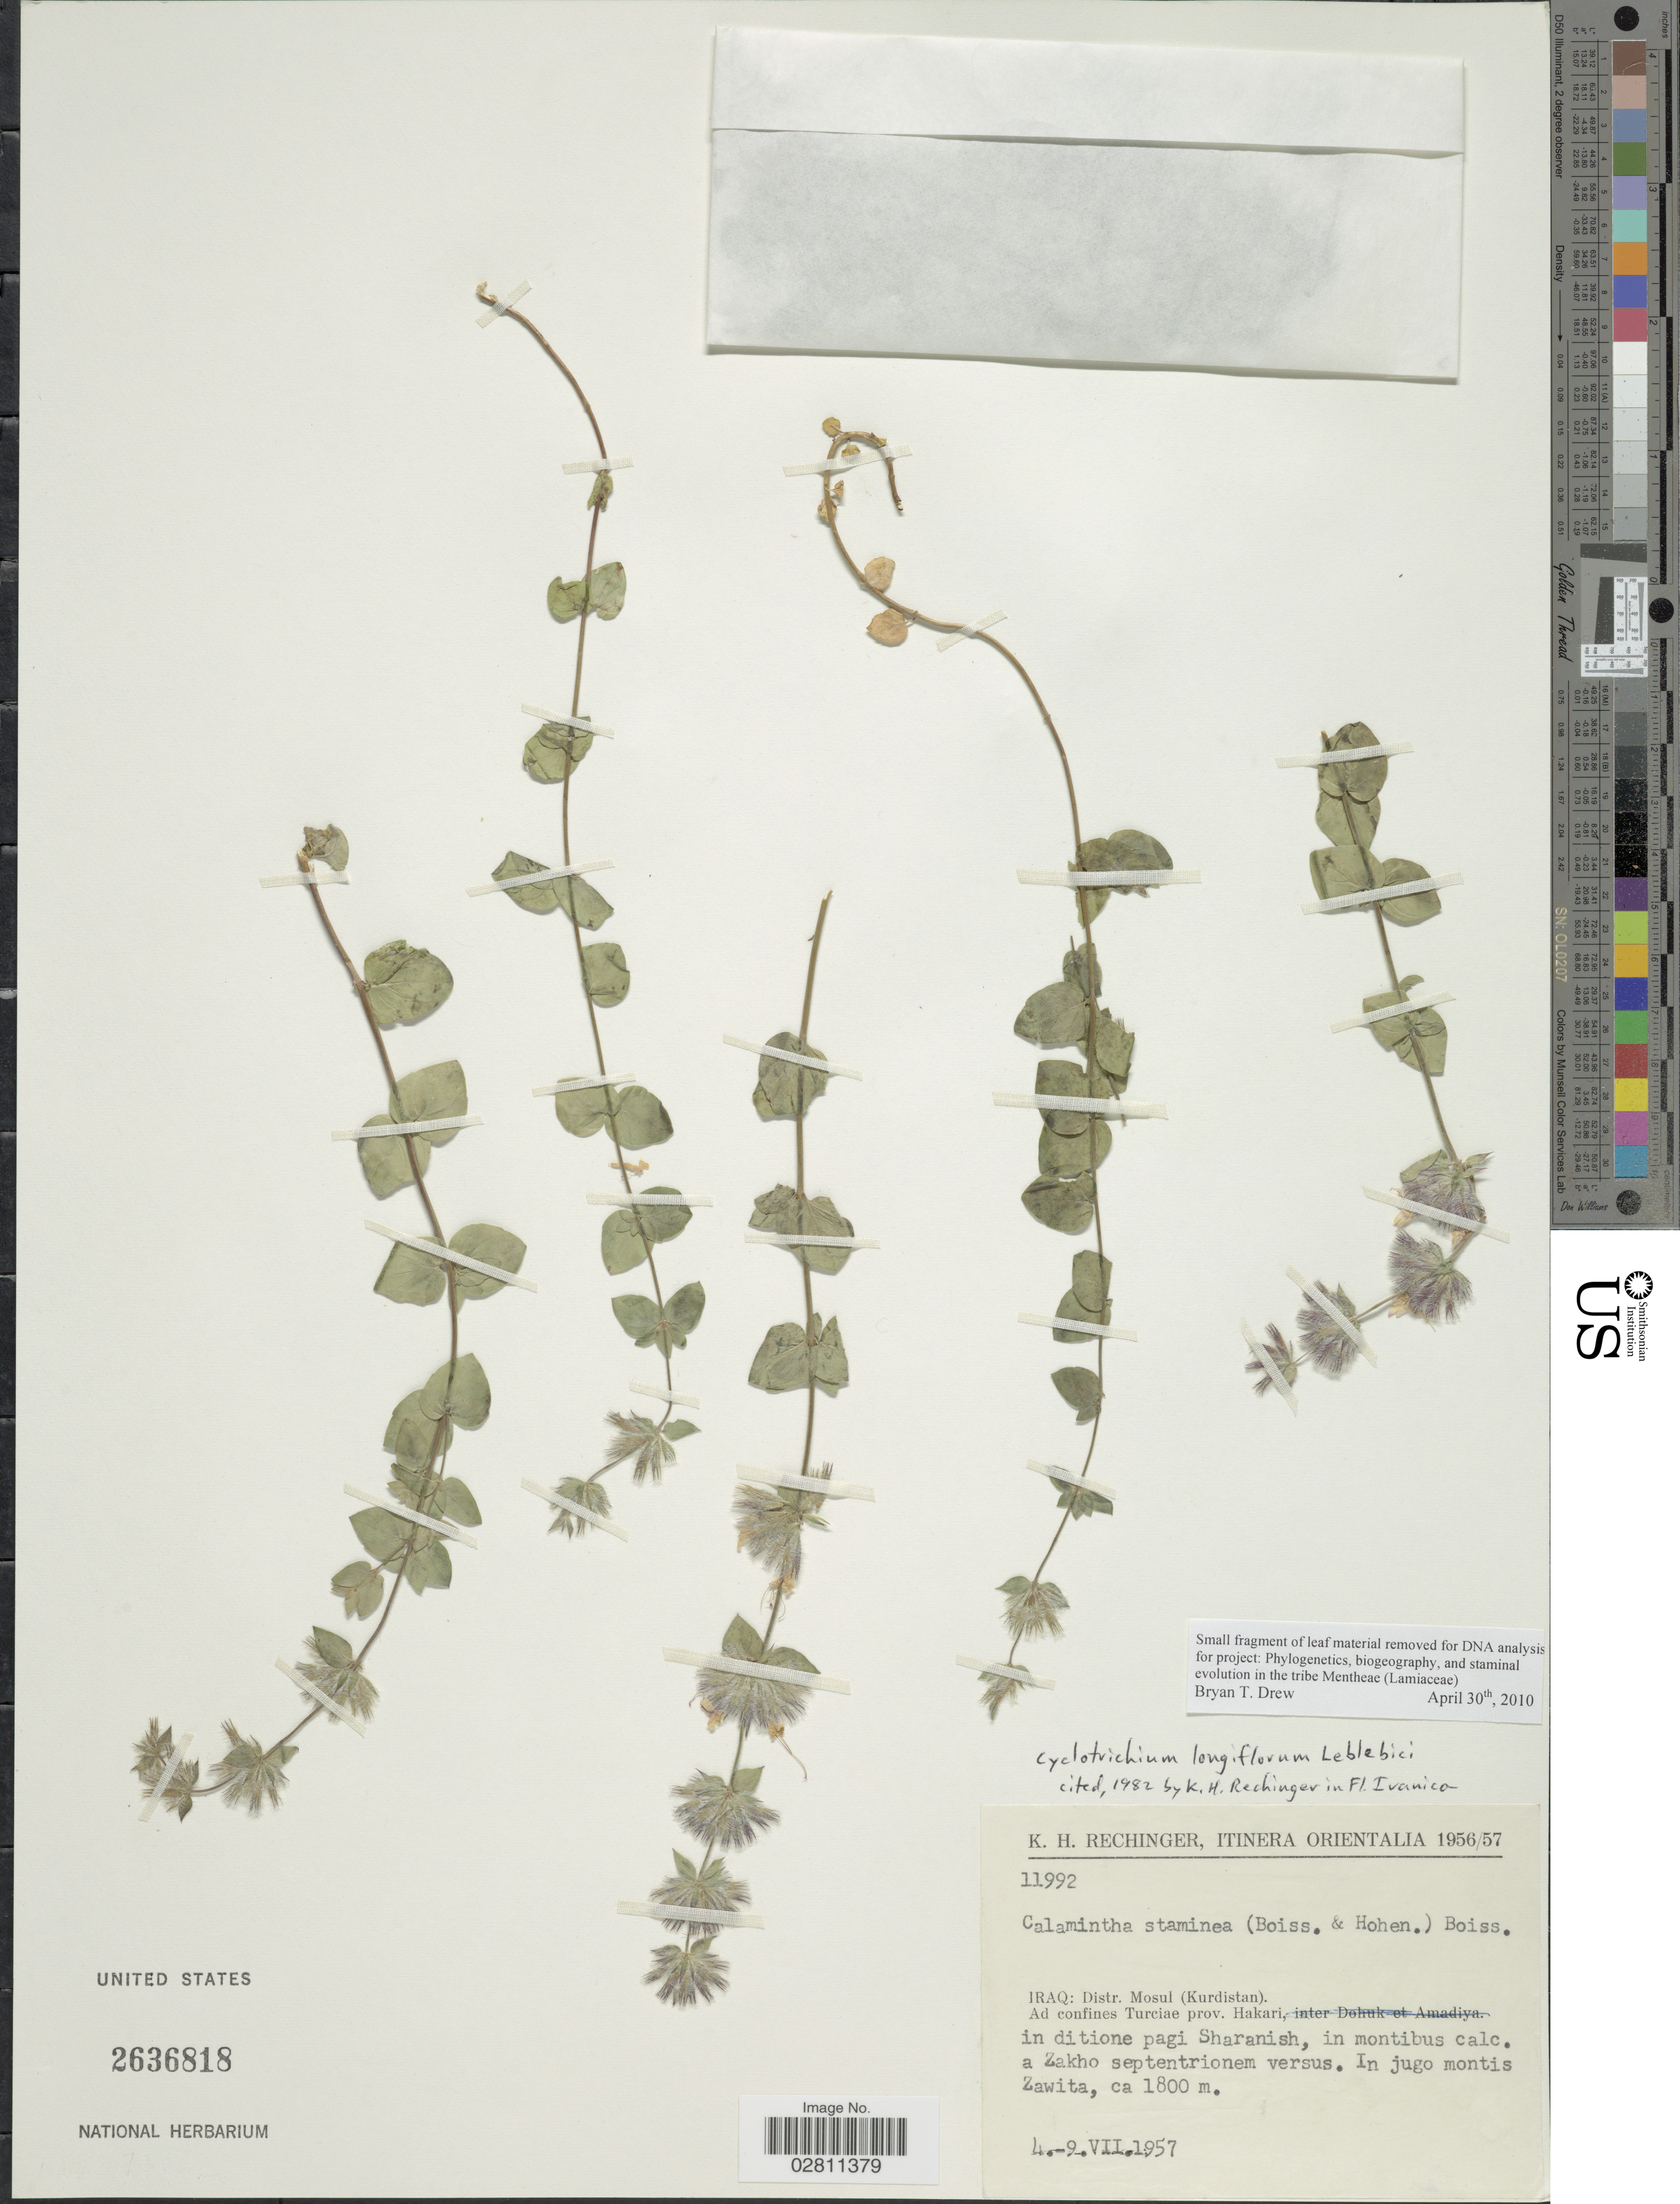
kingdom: Plantae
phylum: Tracheophyta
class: Magnoliopsida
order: Lamiales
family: Lamiaceae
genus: Cyclotrichium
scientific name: Cyclotrichium longiflorum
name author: Lebleici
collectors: K. H. Rechinger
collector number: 11992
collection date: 1957-07-04/1957-07-09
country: Iran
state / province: Kurdistan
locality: Distr. Mosul (Kurdistan). Ad confines Turciae prov. Hakari, in ditione pagi Sharanish, in montibus calc. a Zakho septentrionem versus. In jugo montis Zawita.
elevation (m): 1800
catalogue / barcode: US 2636818